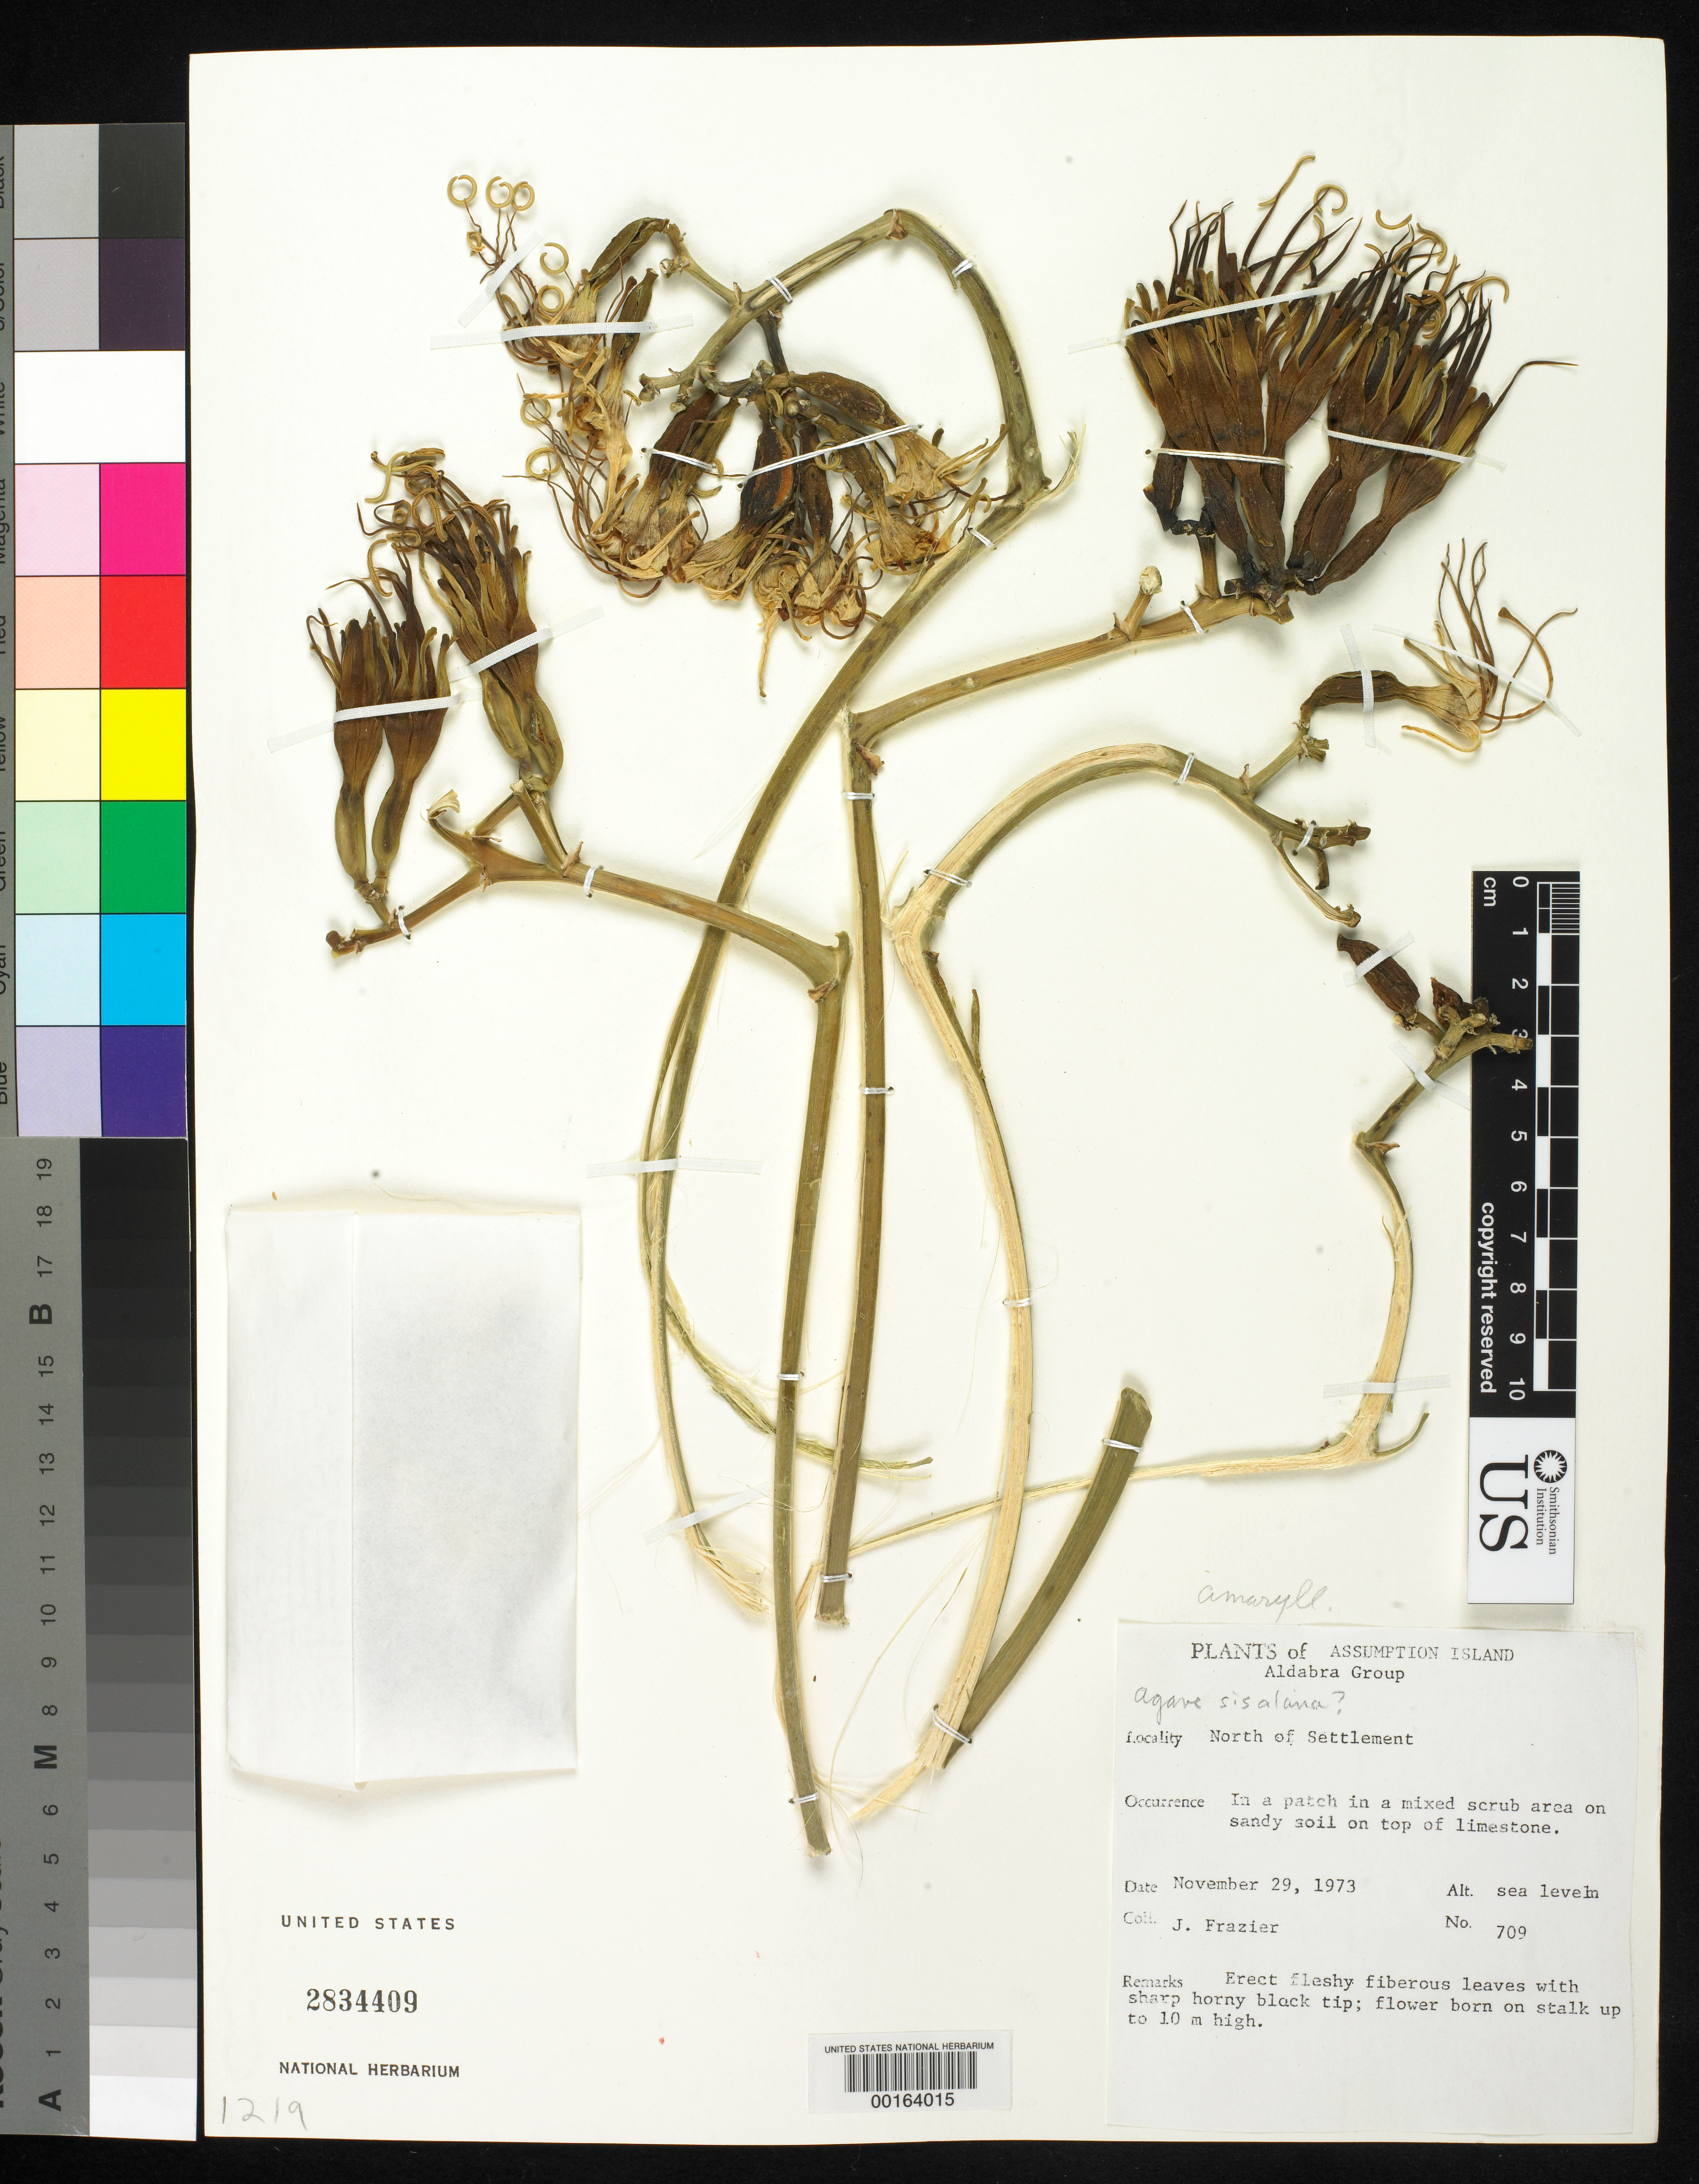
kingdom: Plantae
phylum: Tracheophyta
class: Liliopsida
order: Asparagales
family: Asparagaceae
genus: Agave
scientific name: Agave sisalana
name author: Perrine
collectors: J. Frazier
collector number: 709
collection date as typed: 29 Nov 1973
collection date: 1973-11-29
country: Seychelles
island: Assumption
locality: North of settlement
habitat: On sandy soil on top of limestone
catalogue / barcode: US 2834409